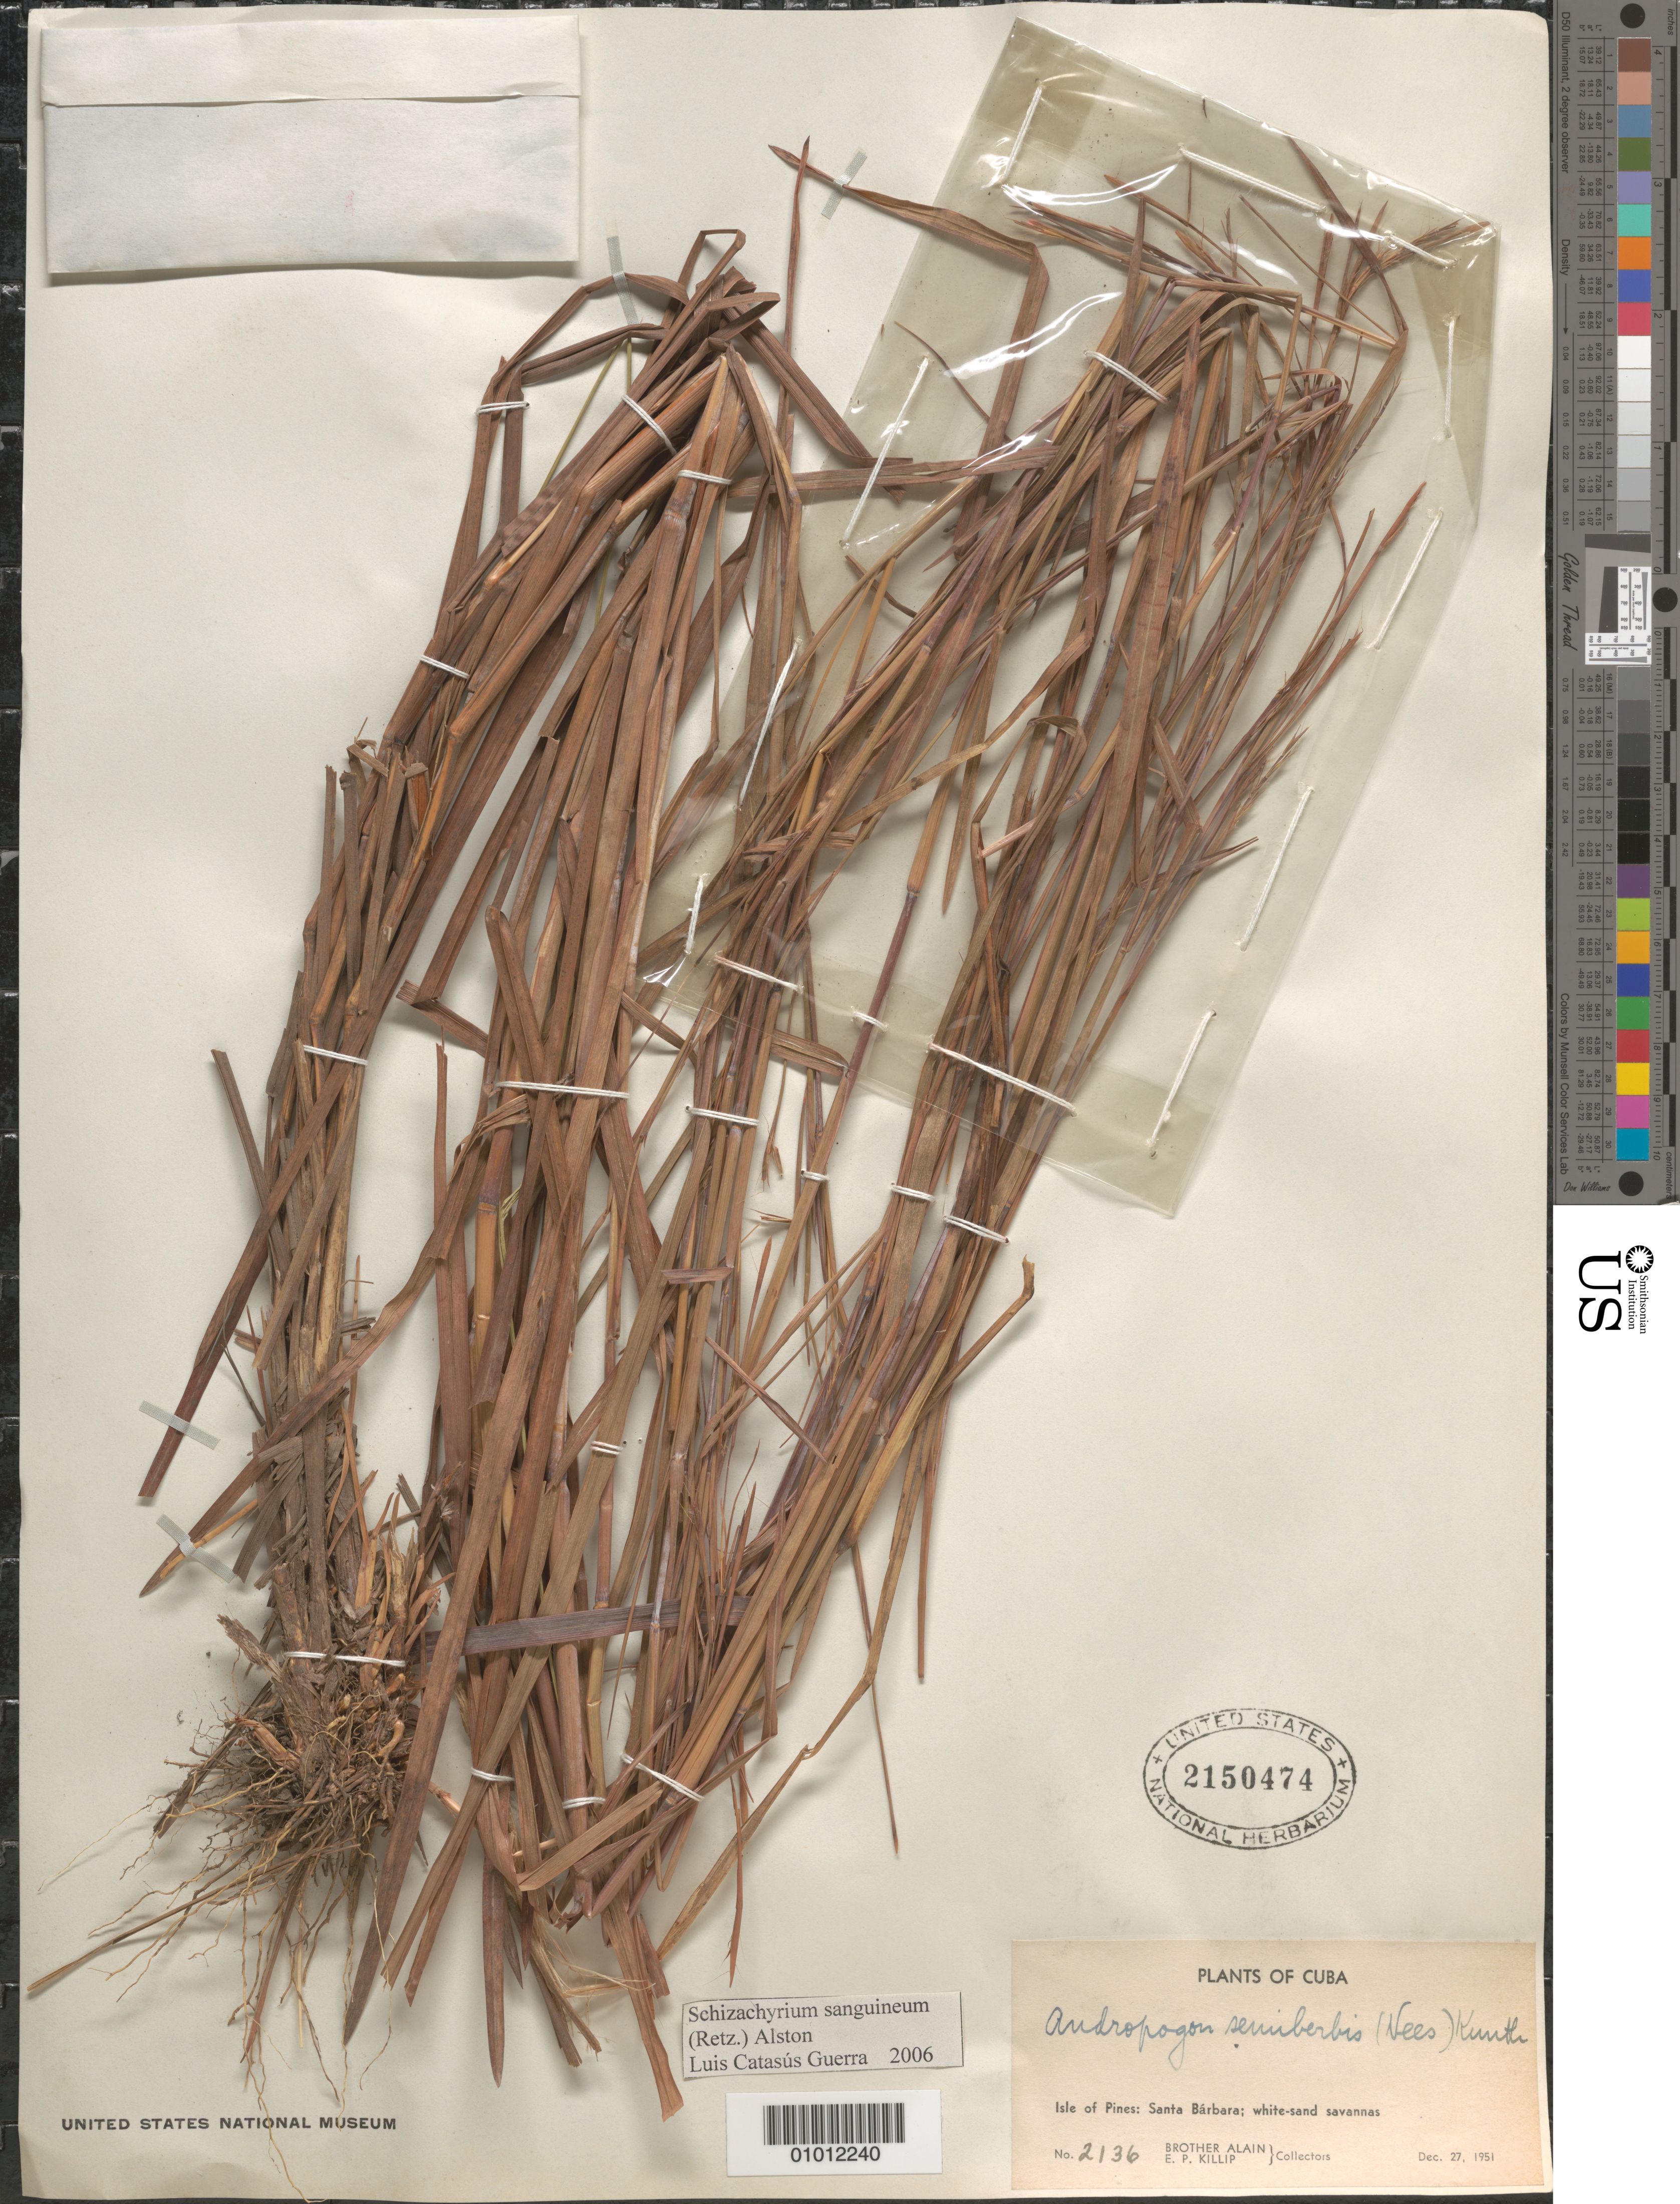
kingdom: Plantae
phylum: Tracheophyta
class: Liliopsida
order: Poales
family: Poaceae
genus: Schizachyrium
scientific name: Schizachyrium sanguineum var. sanguineum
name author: (Retz.) Alston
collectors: A. H. Liogier & E. P. Killip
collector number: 2136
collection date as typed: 27 Dec 1951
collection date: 1951-12-27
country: Cuba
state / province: Isla de la Juventud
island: Isla de la Juventud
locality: [Isle of Pines], Santa Barbara, white sand savannas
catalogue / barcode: US 2150474